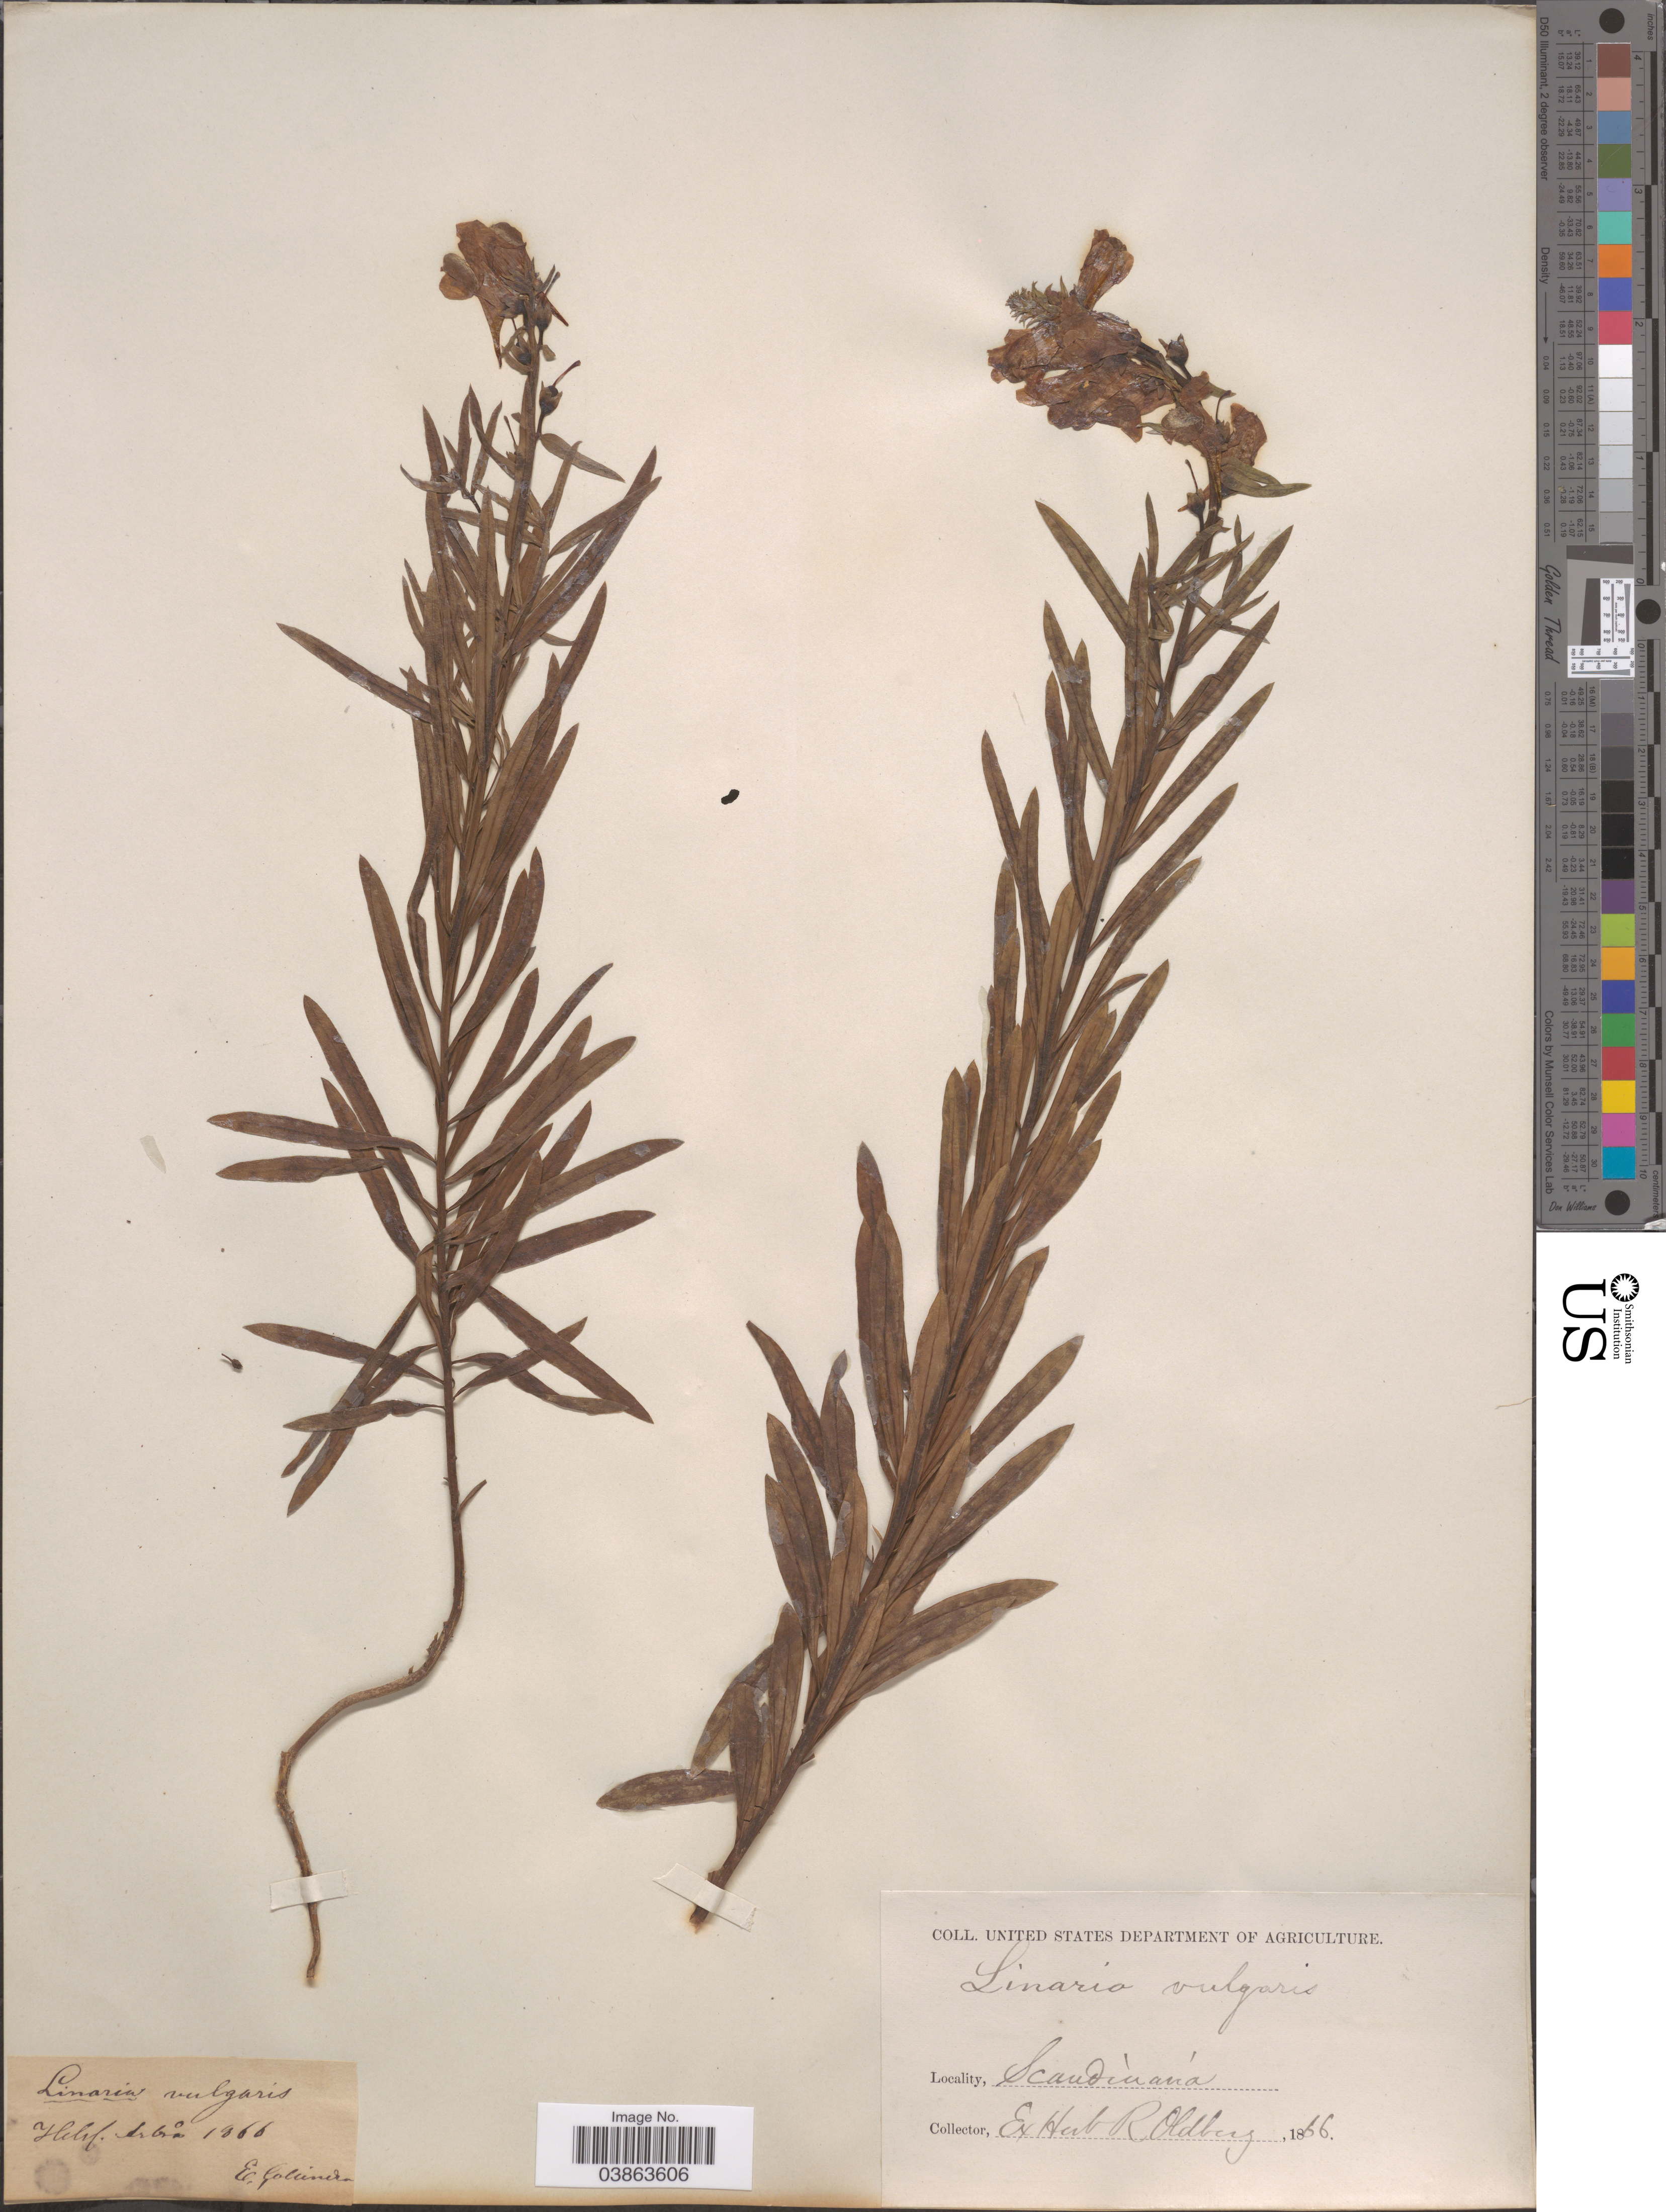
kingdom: Plantae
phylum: Tracheophyta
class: Magnoliopsida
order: Lamiales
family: Plantaginaceae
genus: Linaria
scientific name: Linaria vulgaris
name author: Mill.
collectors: E. Collinder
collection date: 1866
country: Sweden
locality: Helsl. Arbra. Scandinavia.